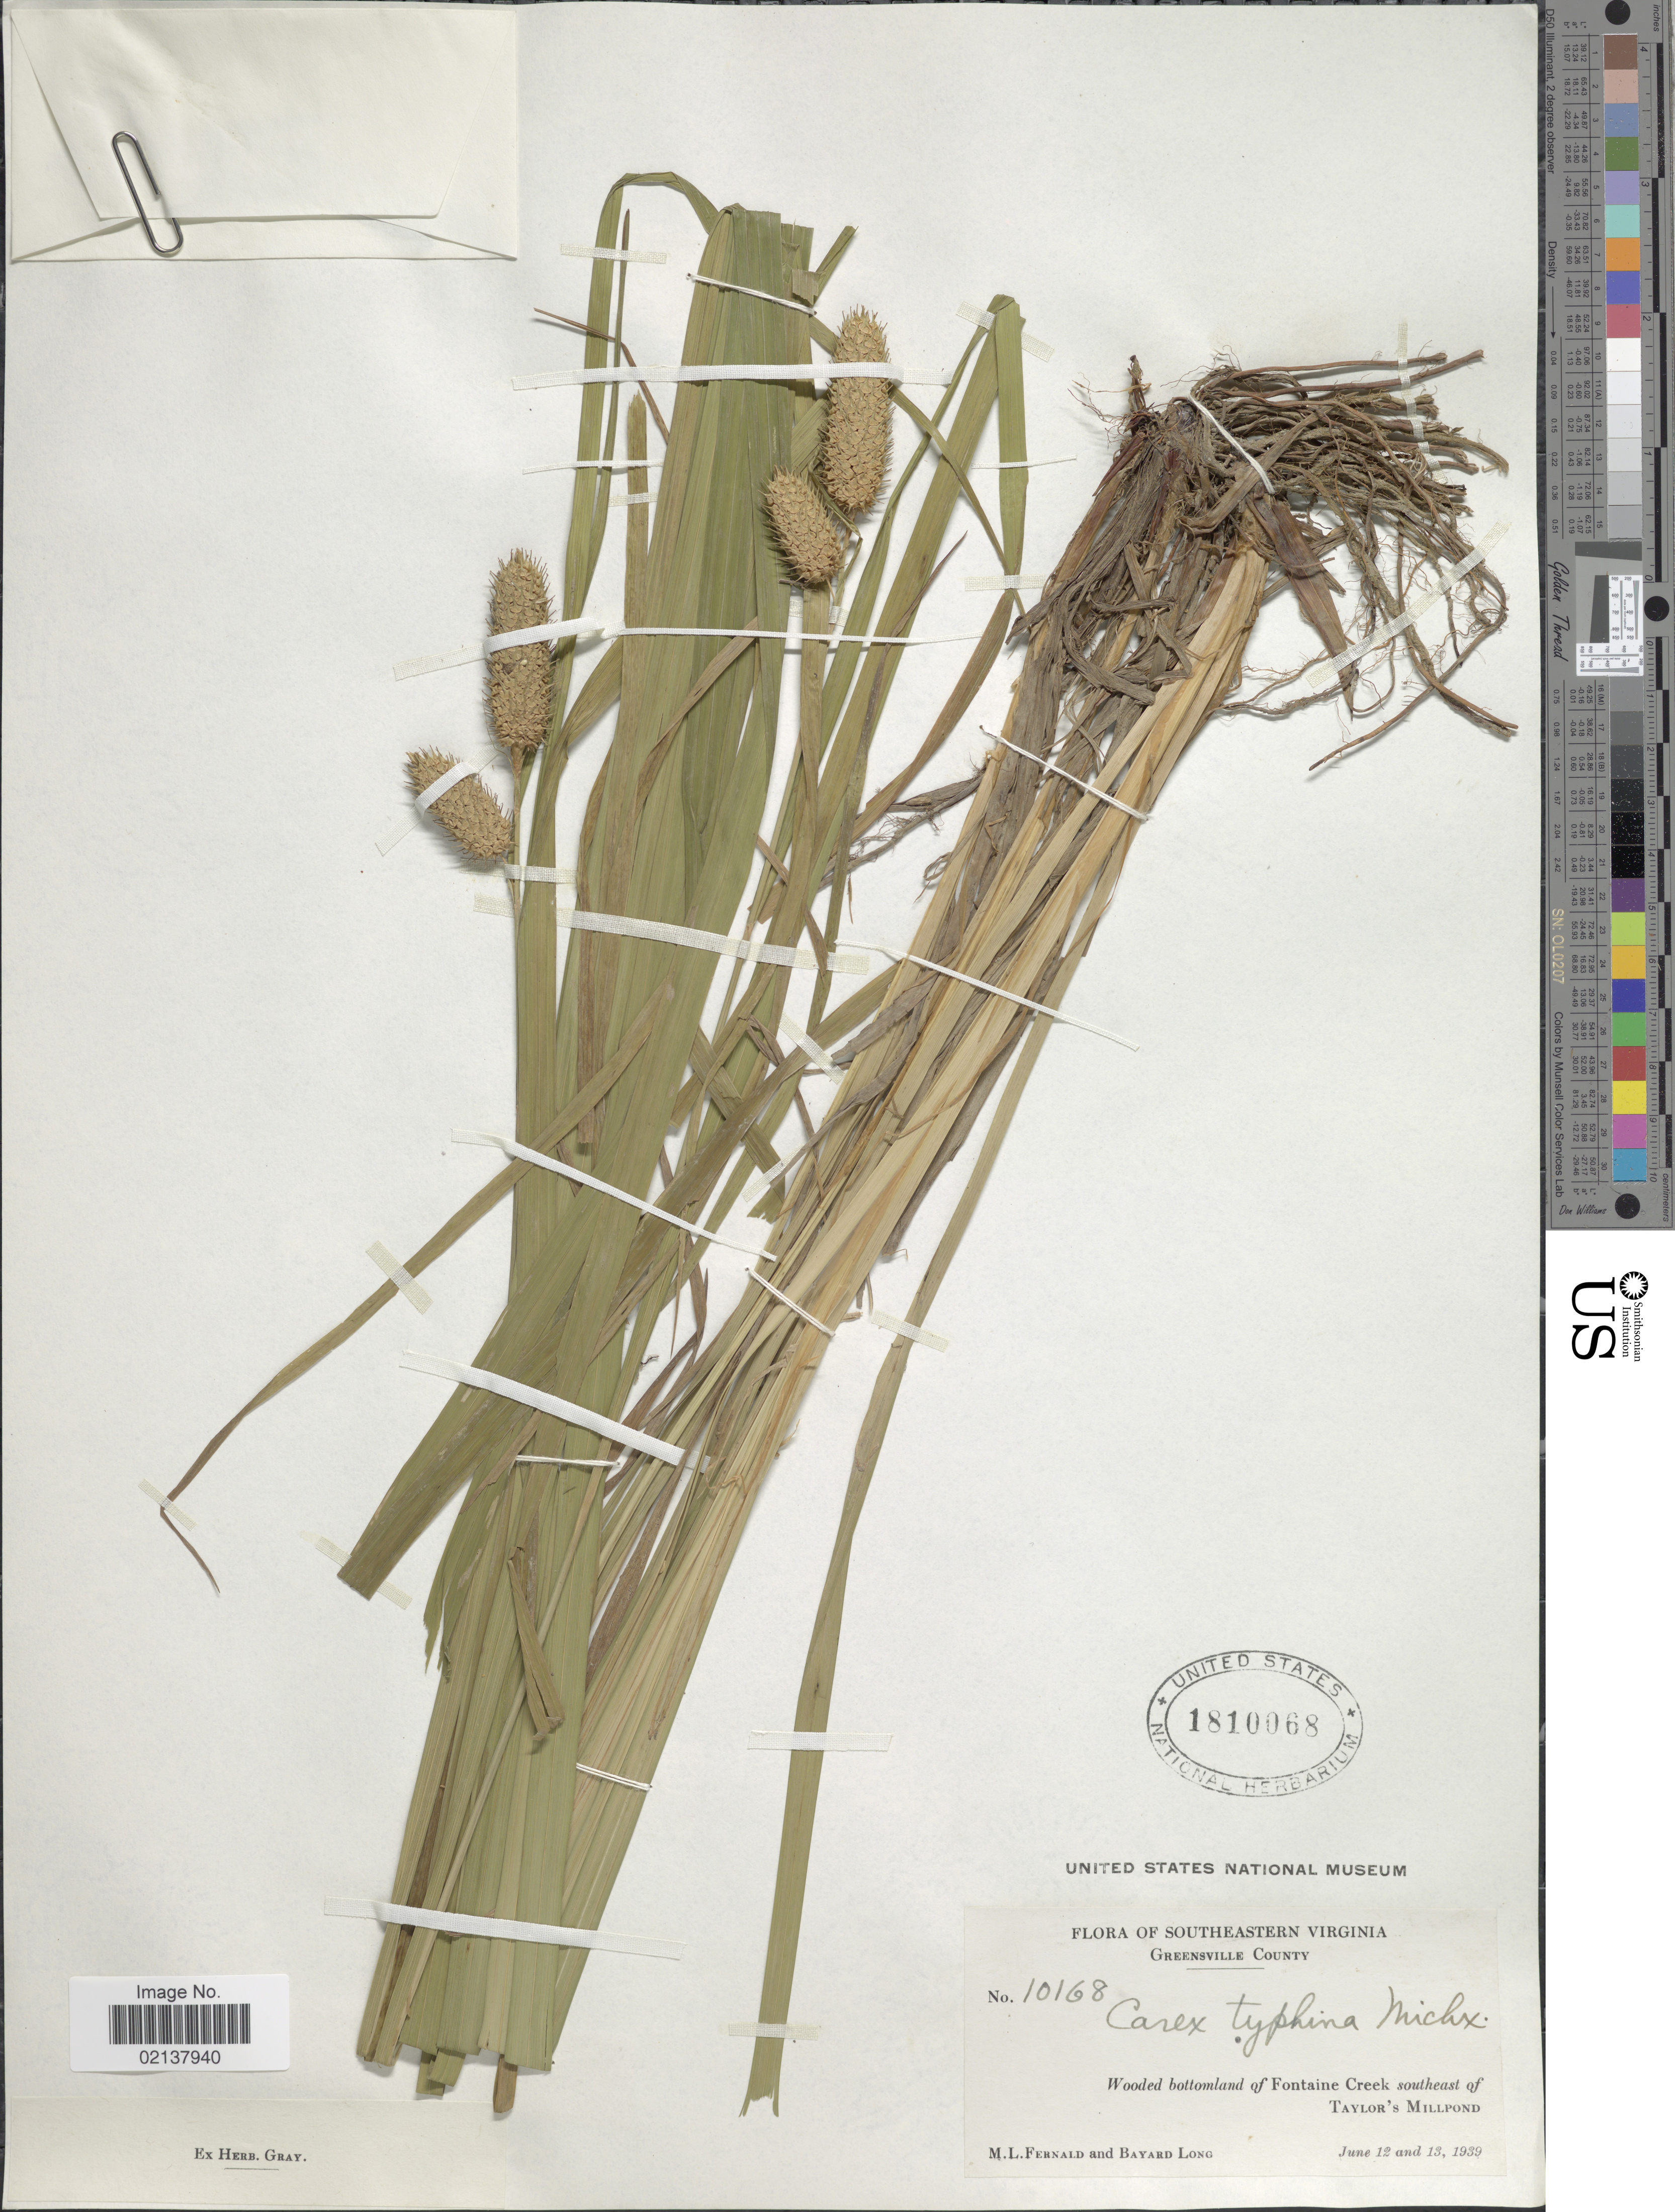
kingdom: Plantae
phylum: Tracheophyta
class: Liliopsida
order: Poales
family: Cyperaceae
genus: Carex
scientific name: Carex typhina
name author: Michx.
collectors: M. L. Fernald & B. Long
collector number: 10168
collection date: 1939-06-12/1939-06-13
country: United States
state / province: Virginia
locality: Southeastern Virginia, Wooded bottomland of Fontaine Creek, Southeast of Taylor's Millpond.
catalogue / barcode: US 1810068